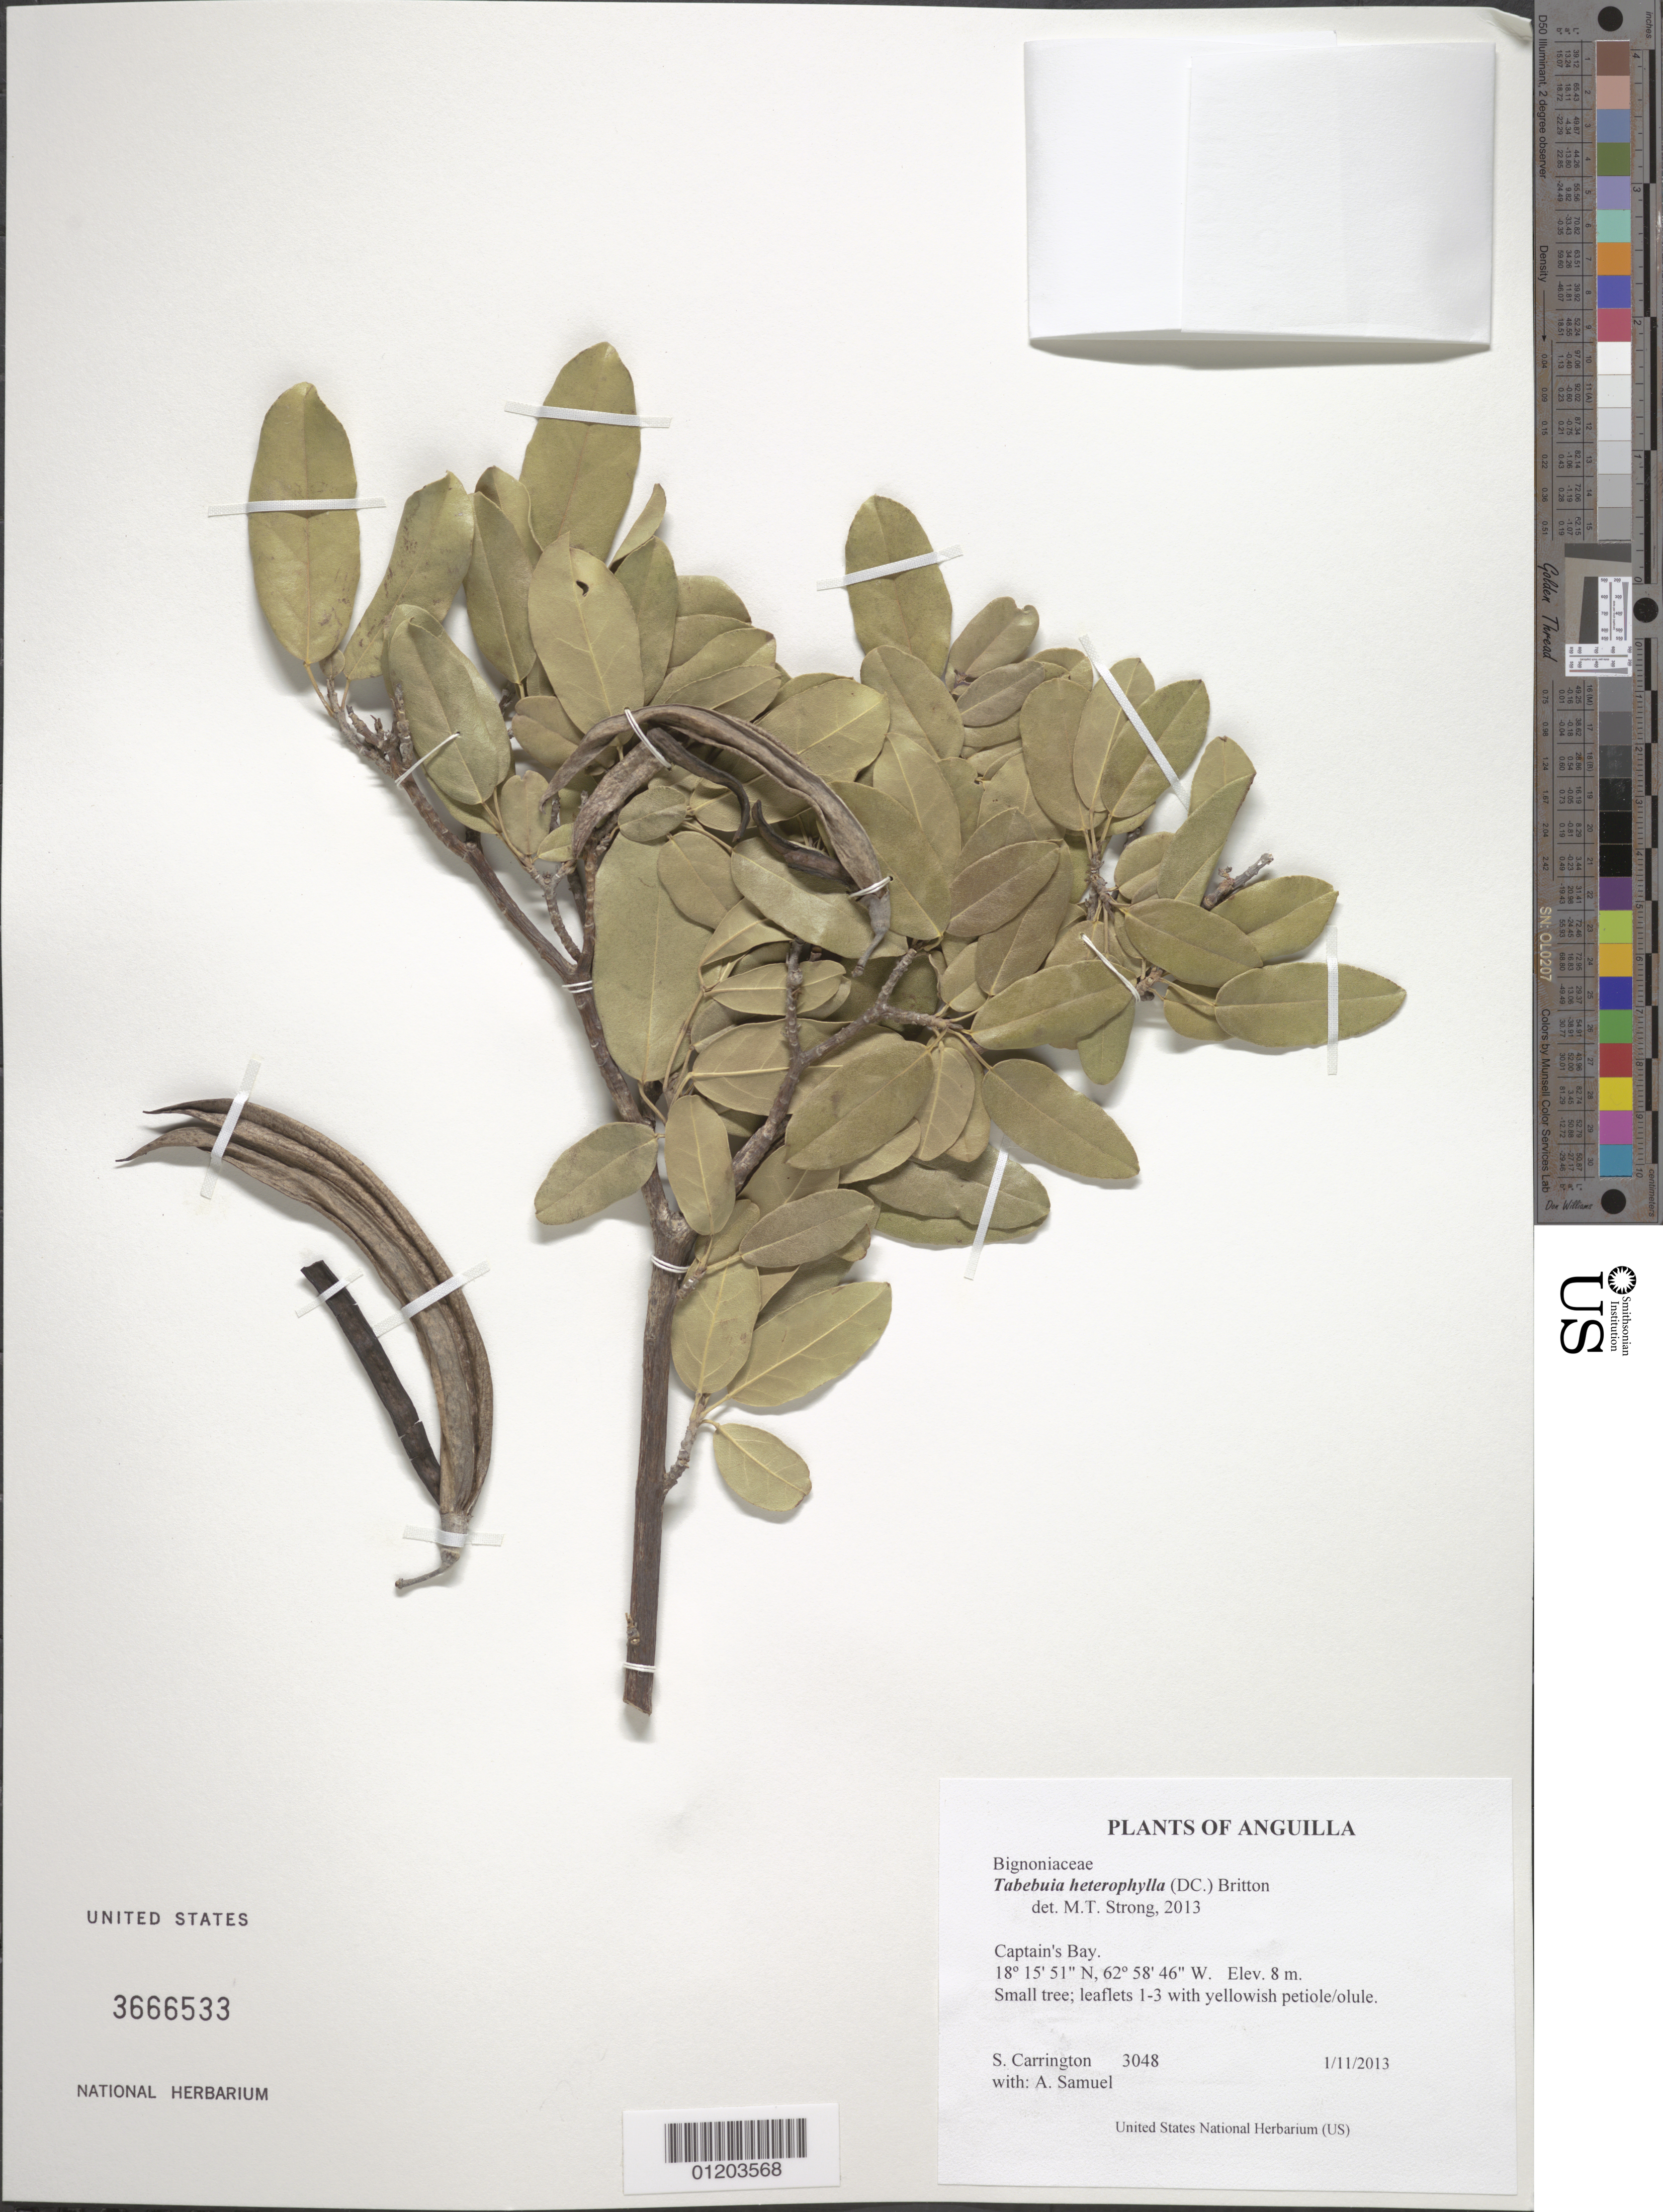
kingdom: Plantae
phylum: Tracheophyta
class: Magnoliopsida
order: Lamiales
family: Bignoniaceae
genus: Tabebuia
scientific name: Tabebuia heterophylla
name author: (DC.) Britton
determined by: Strong, M. T., (US), Smithsonian Institution - National Museum of Natural History (UNITED STATES)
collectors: C. M. S. Carrington & A. Samuel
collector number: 3048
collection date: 2013-01-11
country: Anguilla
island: Anguilla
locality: Captain's Bay.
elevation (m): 8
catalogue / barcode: US 3666533